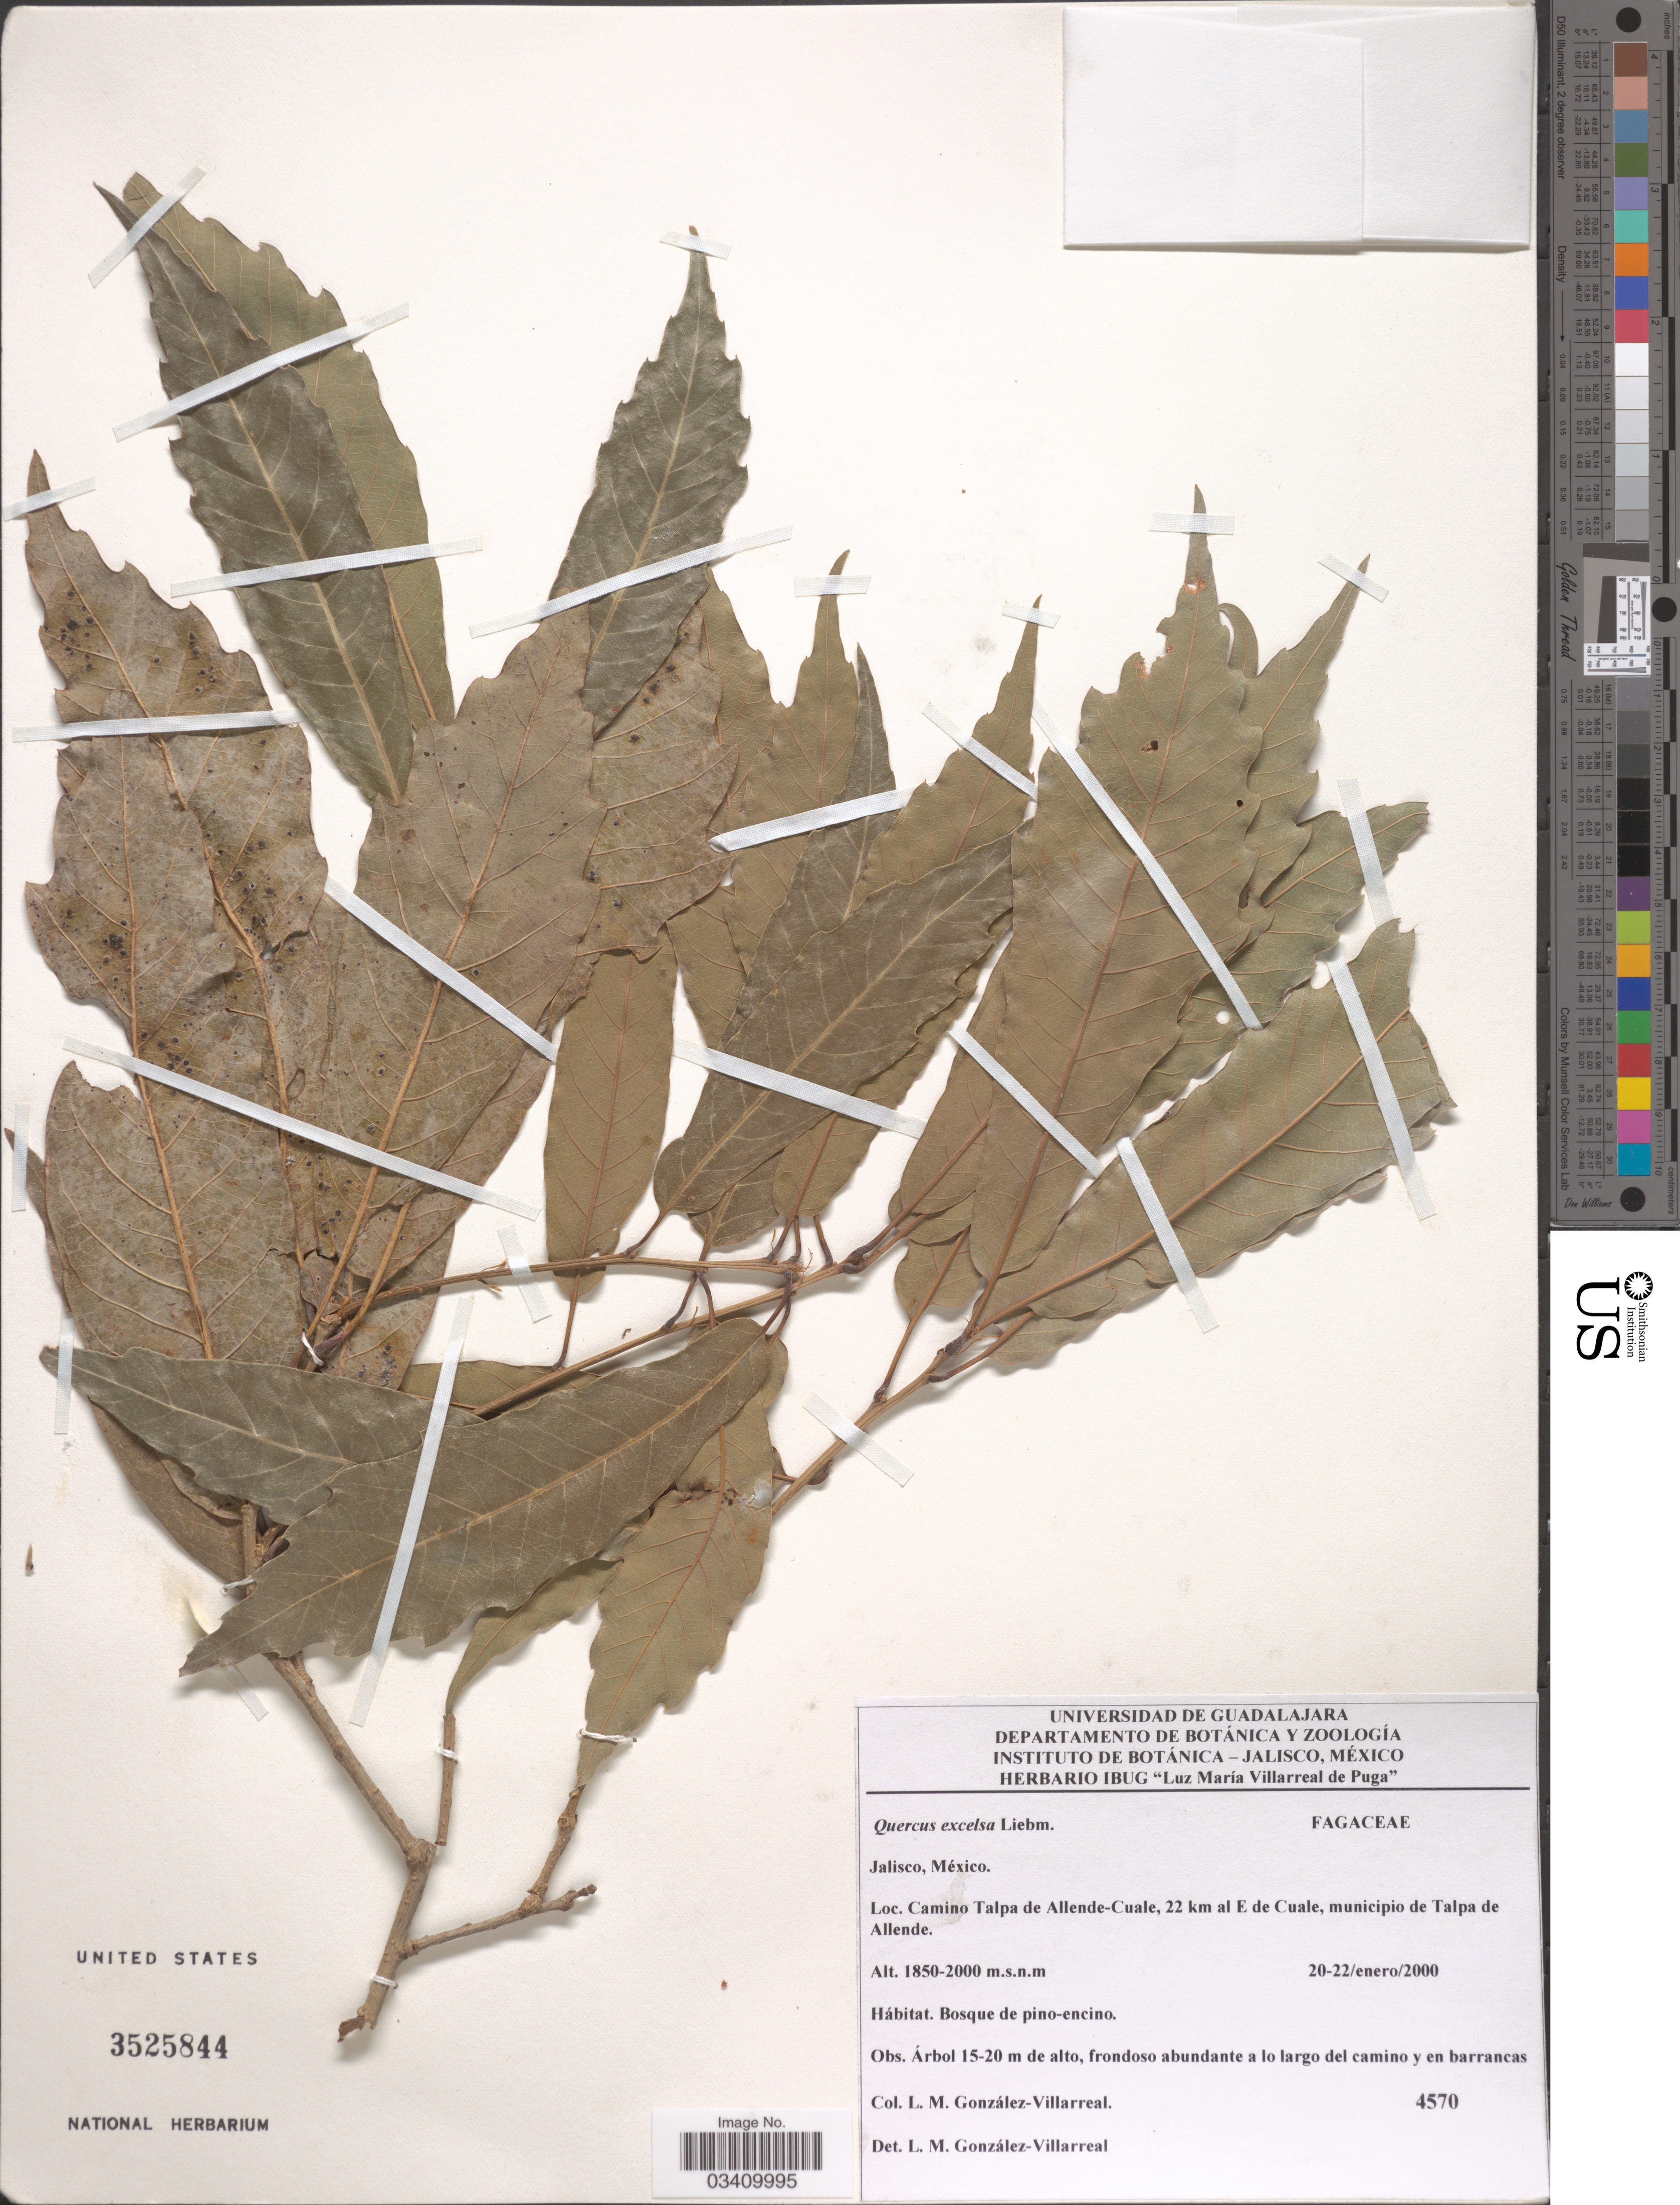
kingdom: Plantae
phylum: Tracheophyta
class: Magnoliopsida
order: Fagales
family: Fagaceae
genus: Quercus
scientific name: Quercus excelsa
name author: Liebm.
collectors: L. M. González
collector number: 4570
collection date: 2000-01-20/2000-01-22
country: Mexico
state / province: Jalisco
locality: Camino Talpa de Allende-Cuale, 22 km al E de Cuale, municipio de Talpa de Allende.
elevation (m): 1850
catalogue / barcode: US 3525844